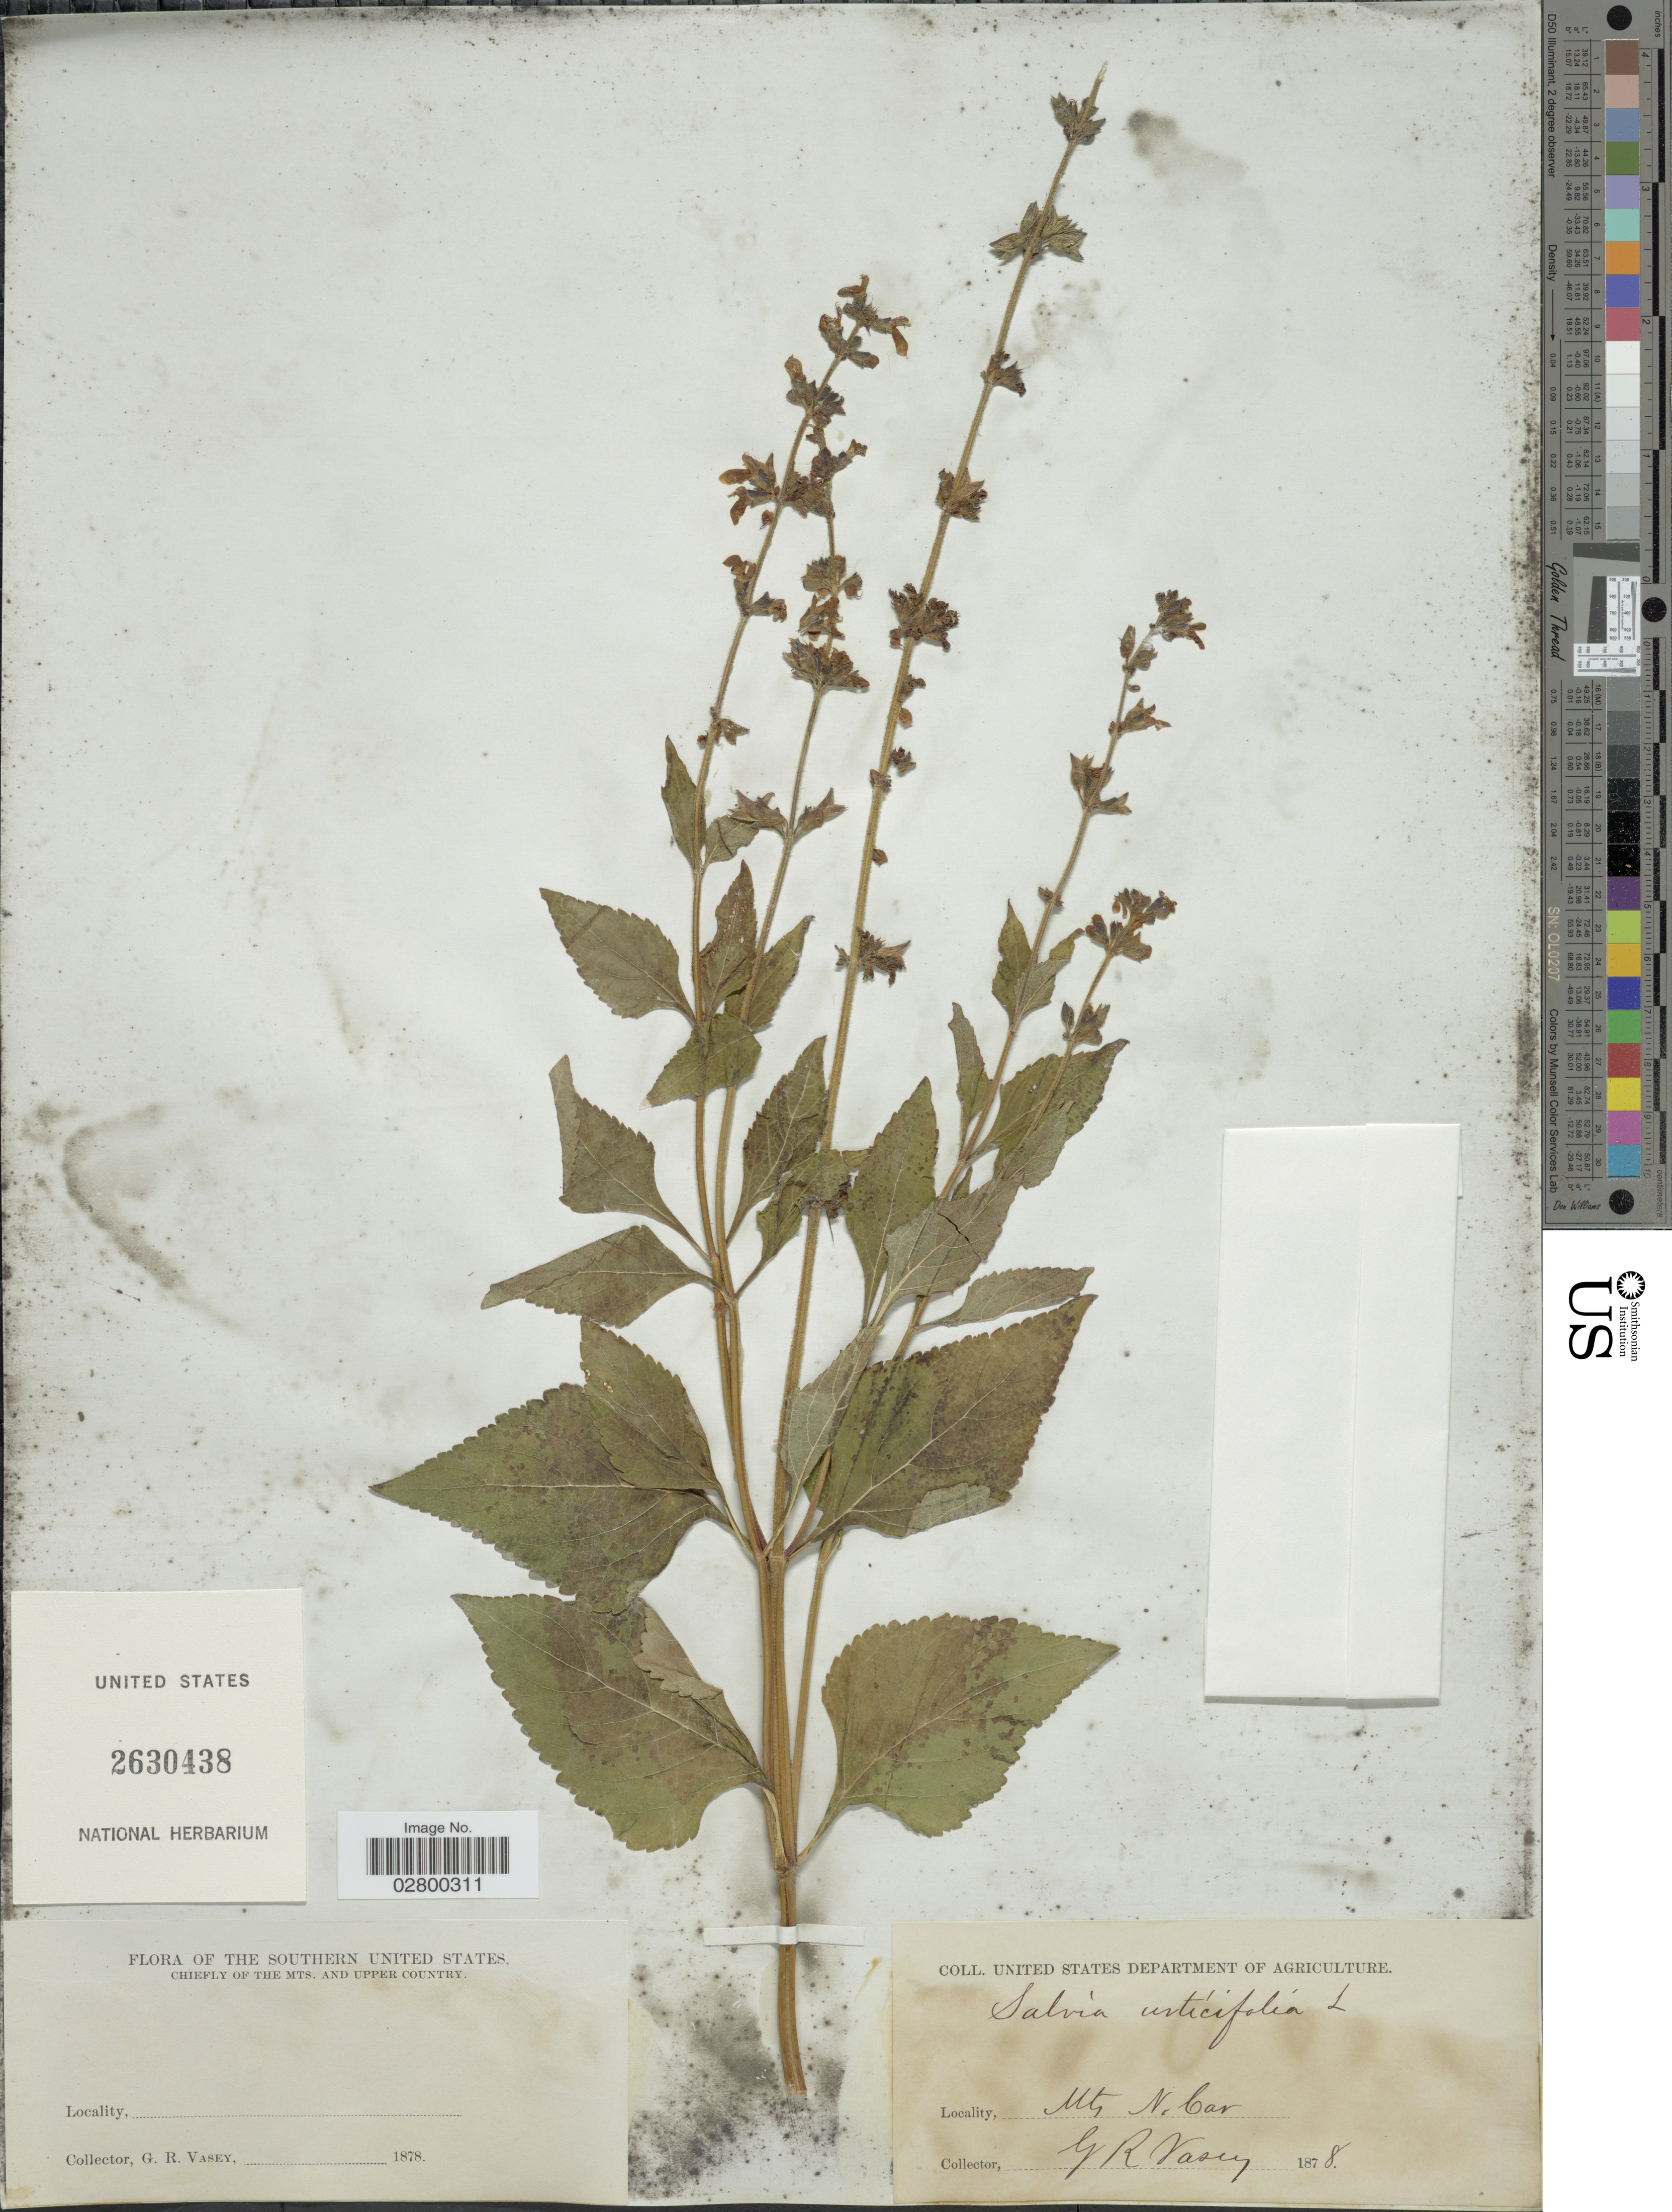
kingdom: Plantae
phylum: Tracheophyta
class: Magnoliopsida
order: Lamiales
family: Lamiaceae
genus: Salvia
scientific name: Salvia urticifolia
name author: L.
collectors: G. R. Vasey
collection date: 1878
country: United States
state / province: North Carolina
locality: The Southern United States, Chiefly of The Mts. and Upper Country. Mts N. Car.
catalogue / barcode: US 2630438